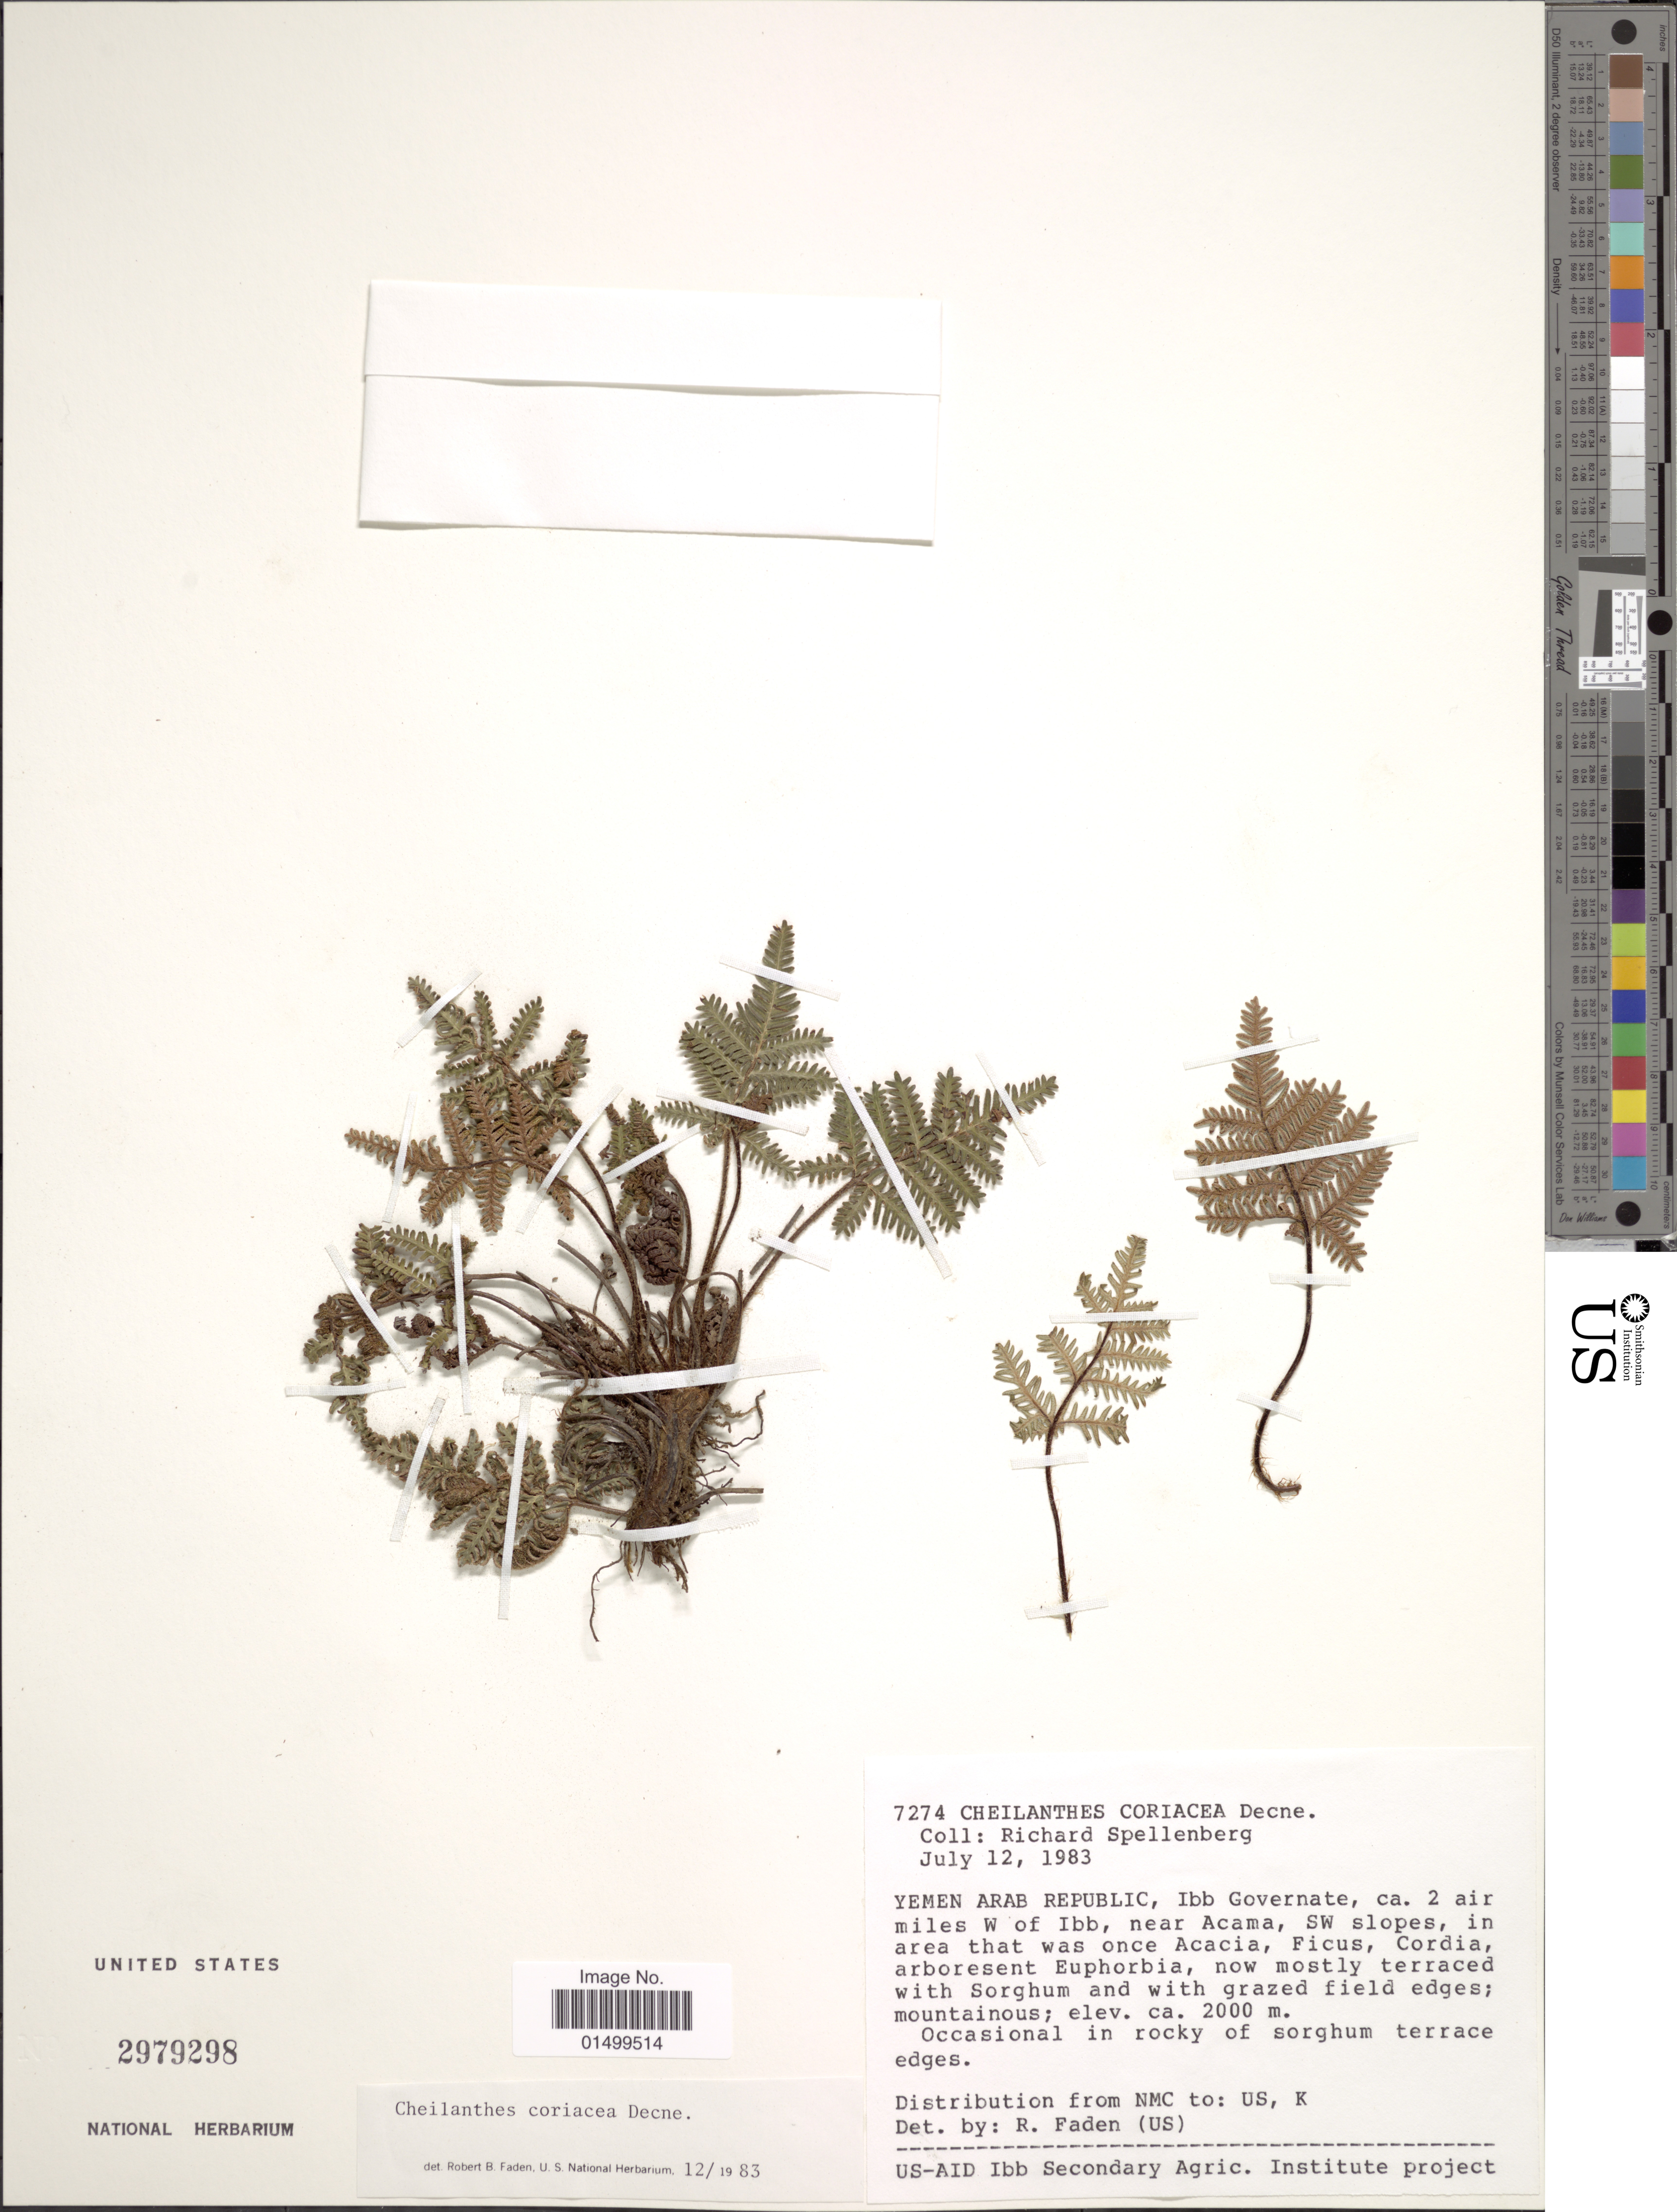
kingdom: Plantae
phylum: Tracheophyta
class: Polypodiopsida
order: Polypodiales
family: Pteridaceae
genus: Cheilanthes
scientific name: Cheilanthes coriacea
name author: Decne.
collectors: R. Spellenberg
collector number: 7274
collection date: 1983-07-12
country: Yemen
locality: Yemen Arab Republic, Ibb Governate, ca. 2 air miles W of Ibb, near Acama, SW slopes, in area that was once Acacia, Ficus, Cordia, arboresent Euphorbia, now mostly terraced with Sorghum and with grazed field edges; mountainous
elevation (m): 2000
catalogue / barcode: US 2979298